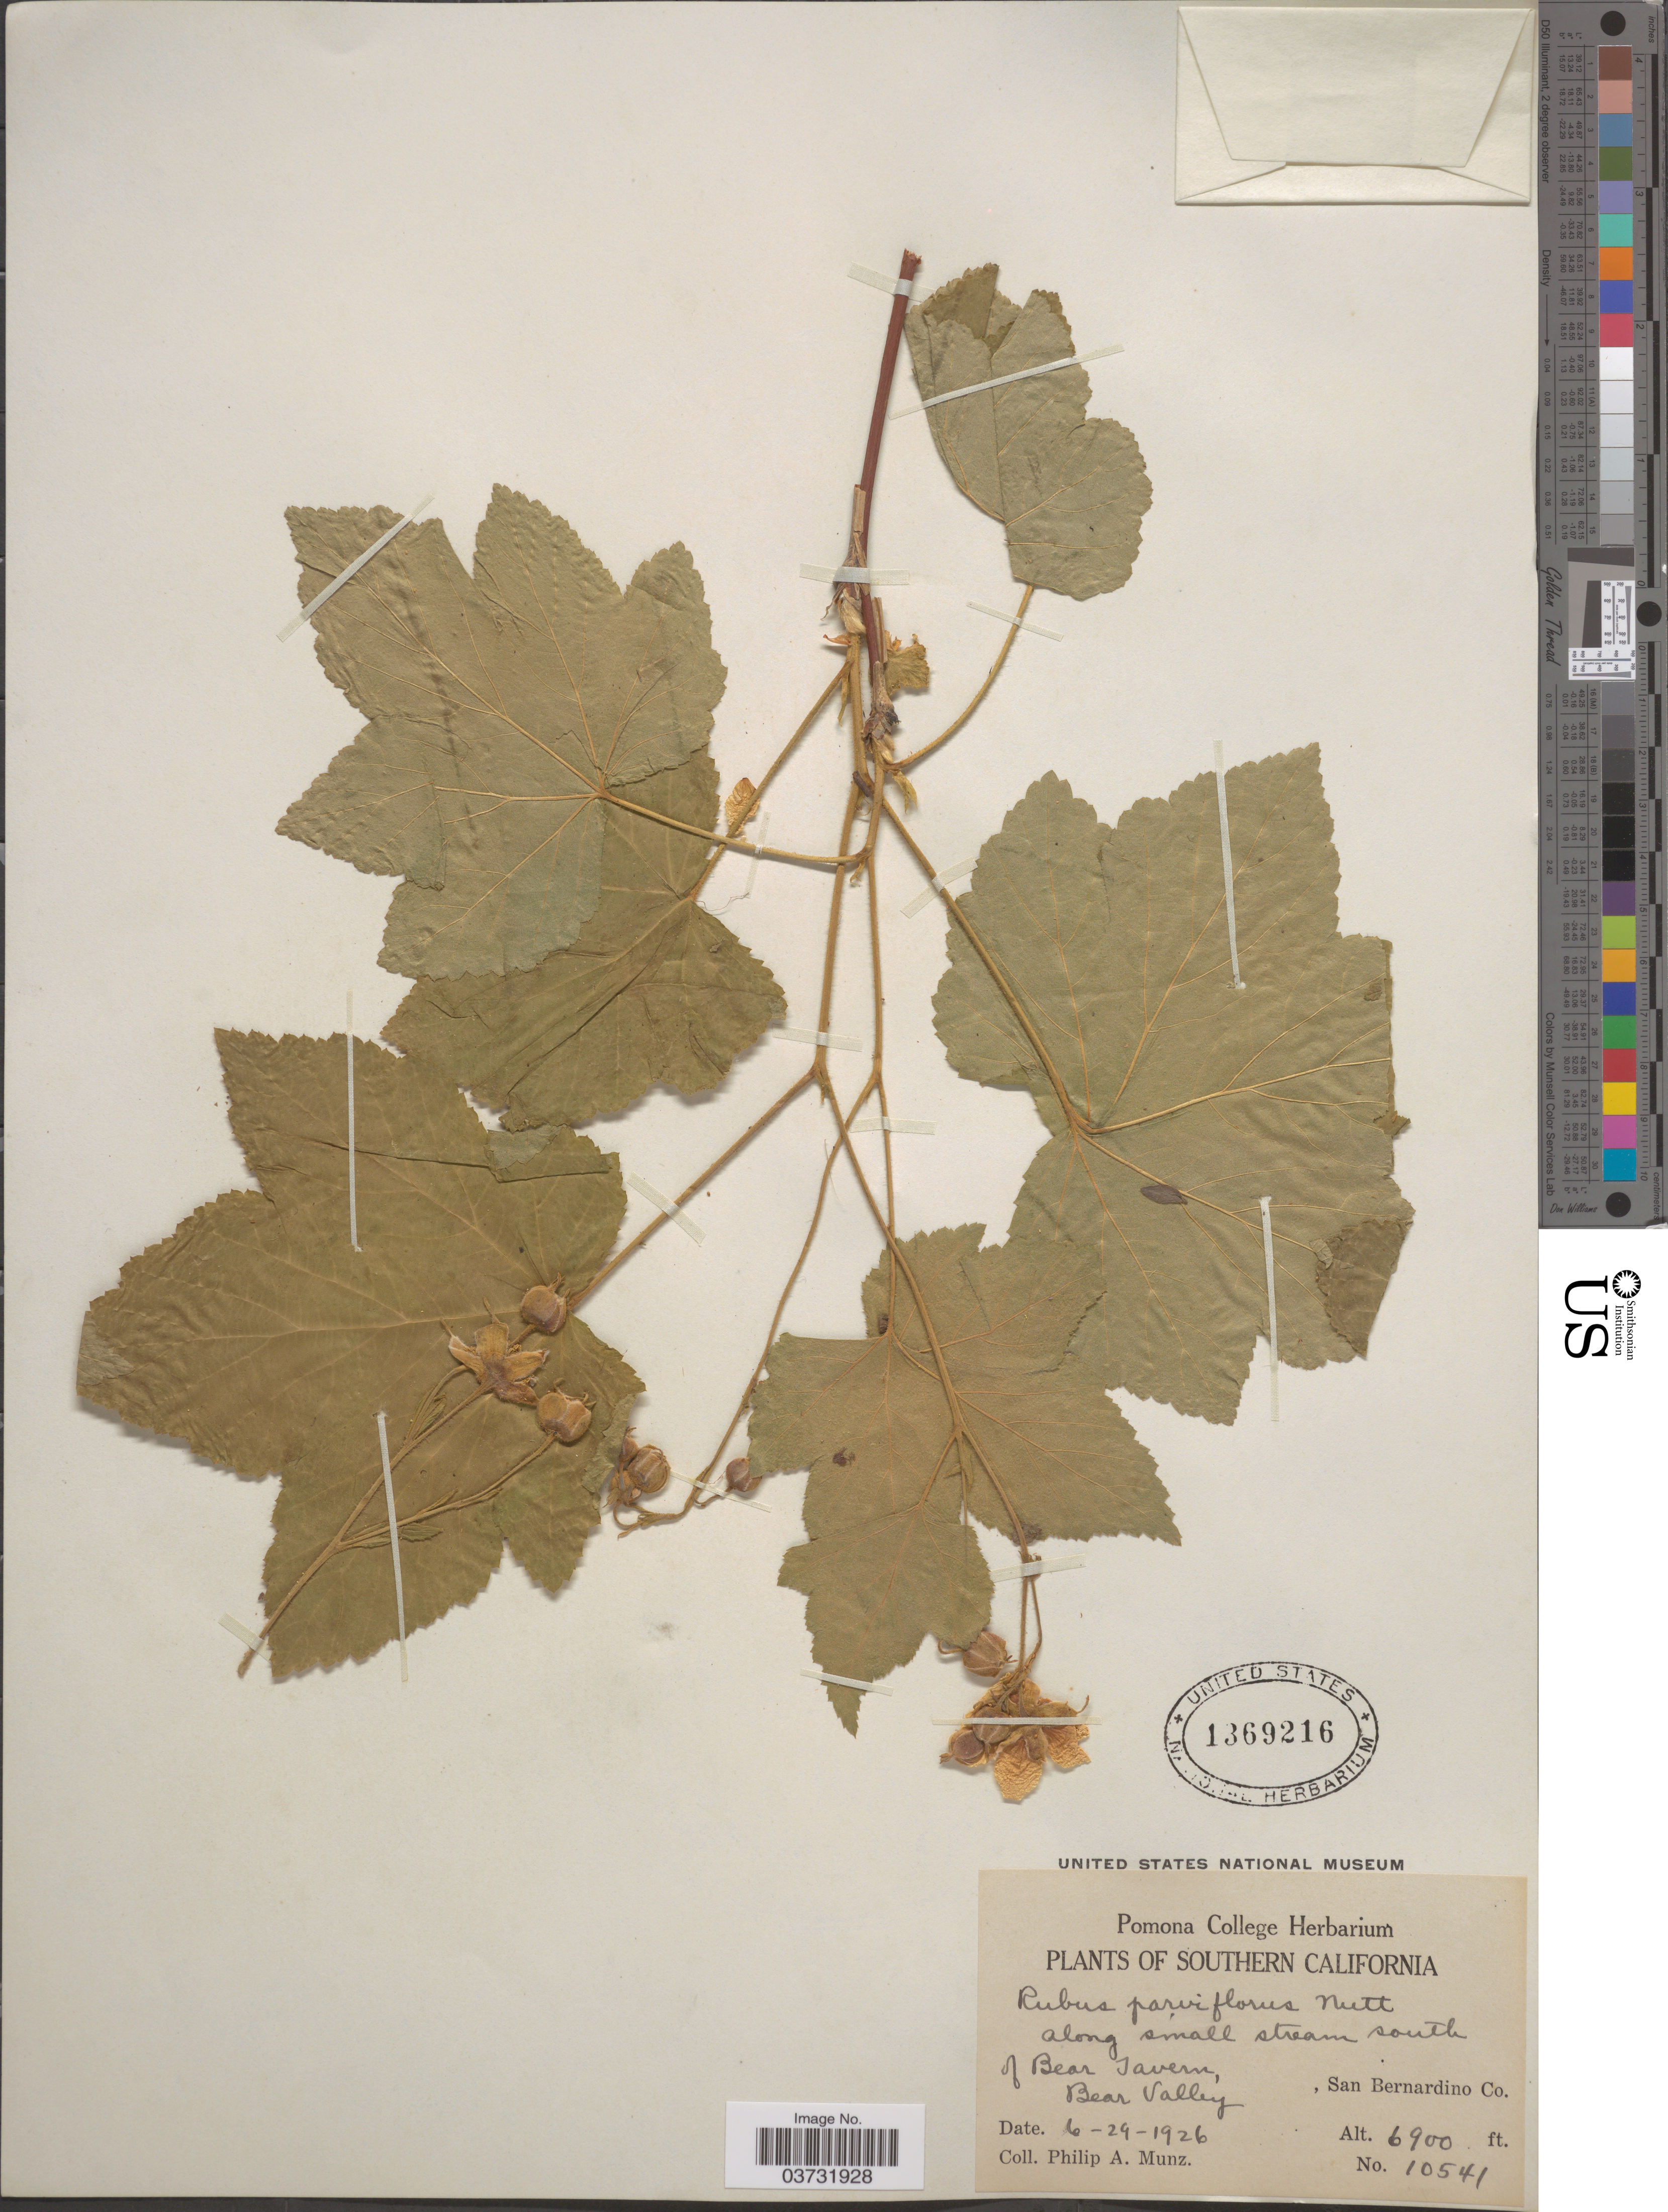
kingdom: Plantae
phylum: Tracheophyta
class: Magnoliopsida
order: Rosales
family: Rosaceae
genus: Rubus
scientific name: Rubus parviflorus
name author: Nutt.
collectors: P. A. Munz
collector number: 10541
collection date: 1926-06-29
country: United States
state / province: California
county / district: San Bernardino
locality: Southern California. Along small stream south of Bear Tavern. Bear Valley. San Bernardino Co.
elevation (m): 2103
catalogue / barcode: US 1369216